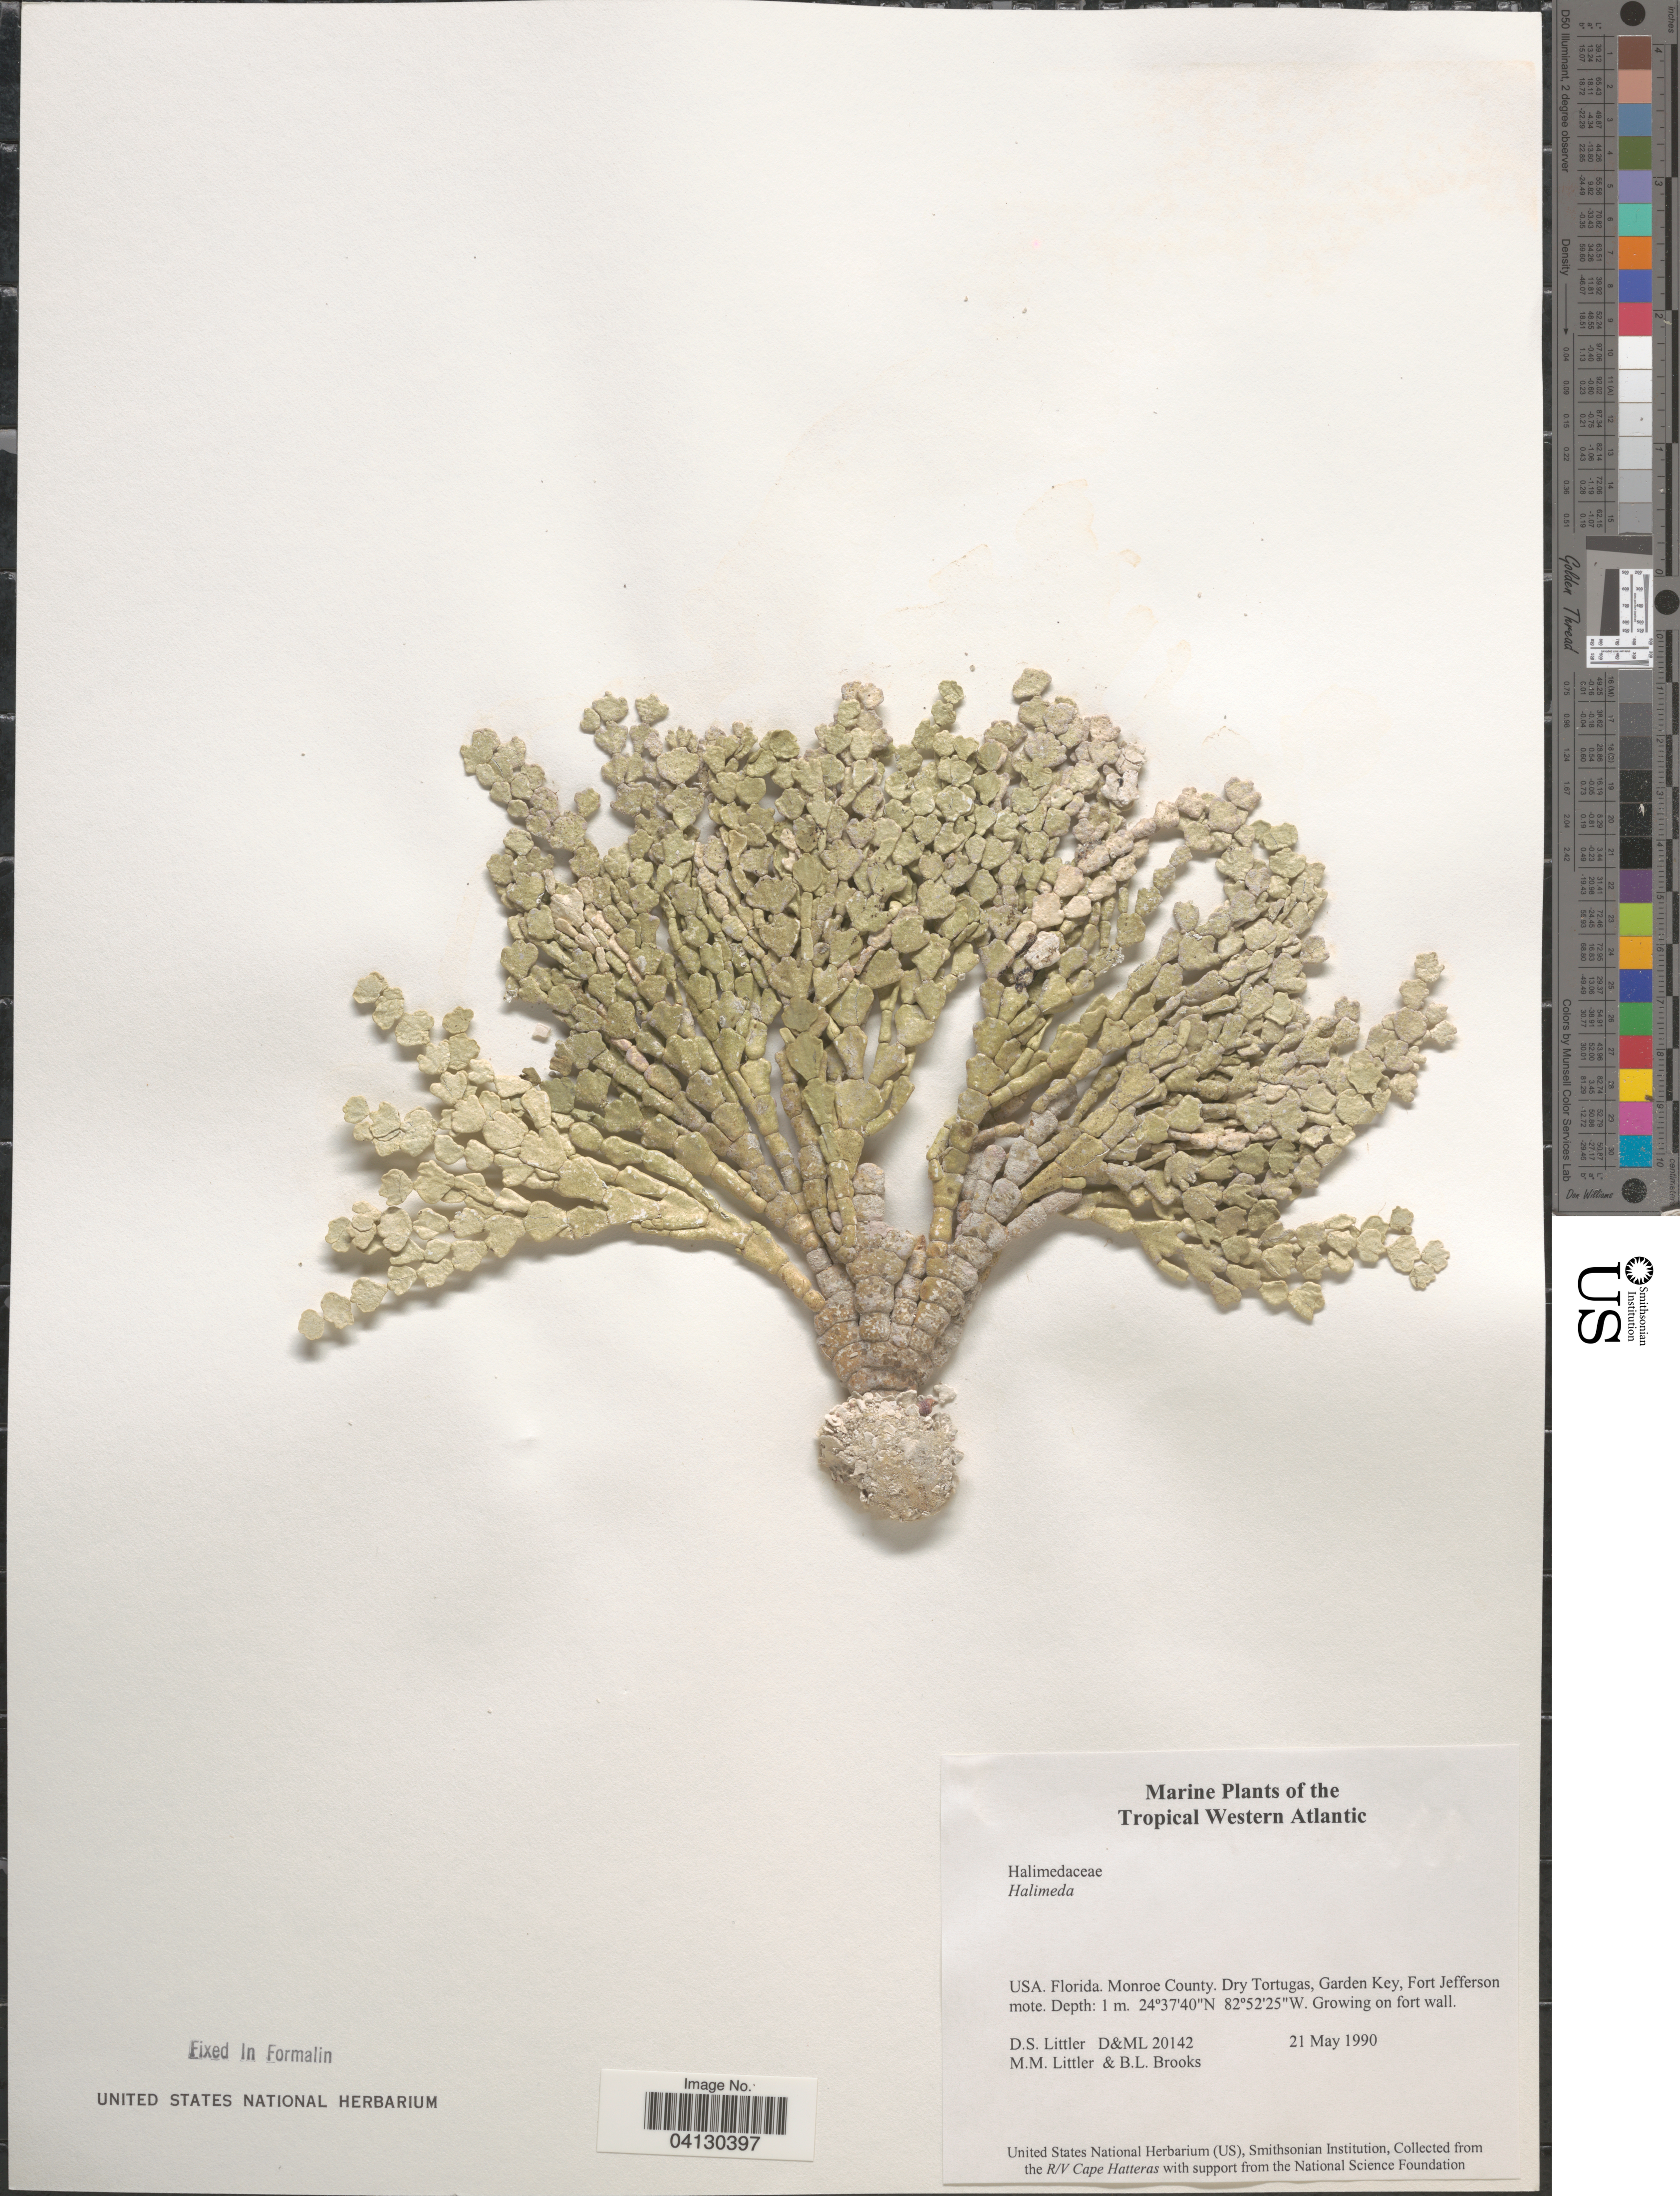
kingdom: Plantae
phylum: Chlorophyta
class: Ulvophyceae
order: Bryopsidales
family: Halimedaceae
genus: Halimeda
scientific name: Halimeda sp.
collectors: D. S. Littler & B. Brooks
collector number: D&ML20142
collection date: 1990-05-21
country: United States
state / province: Florida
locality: The Tropical Western Atlantic. Monroe County. Dry Tortugas, Garden Key, Fort Jefferson mote.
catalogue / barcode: US 328996